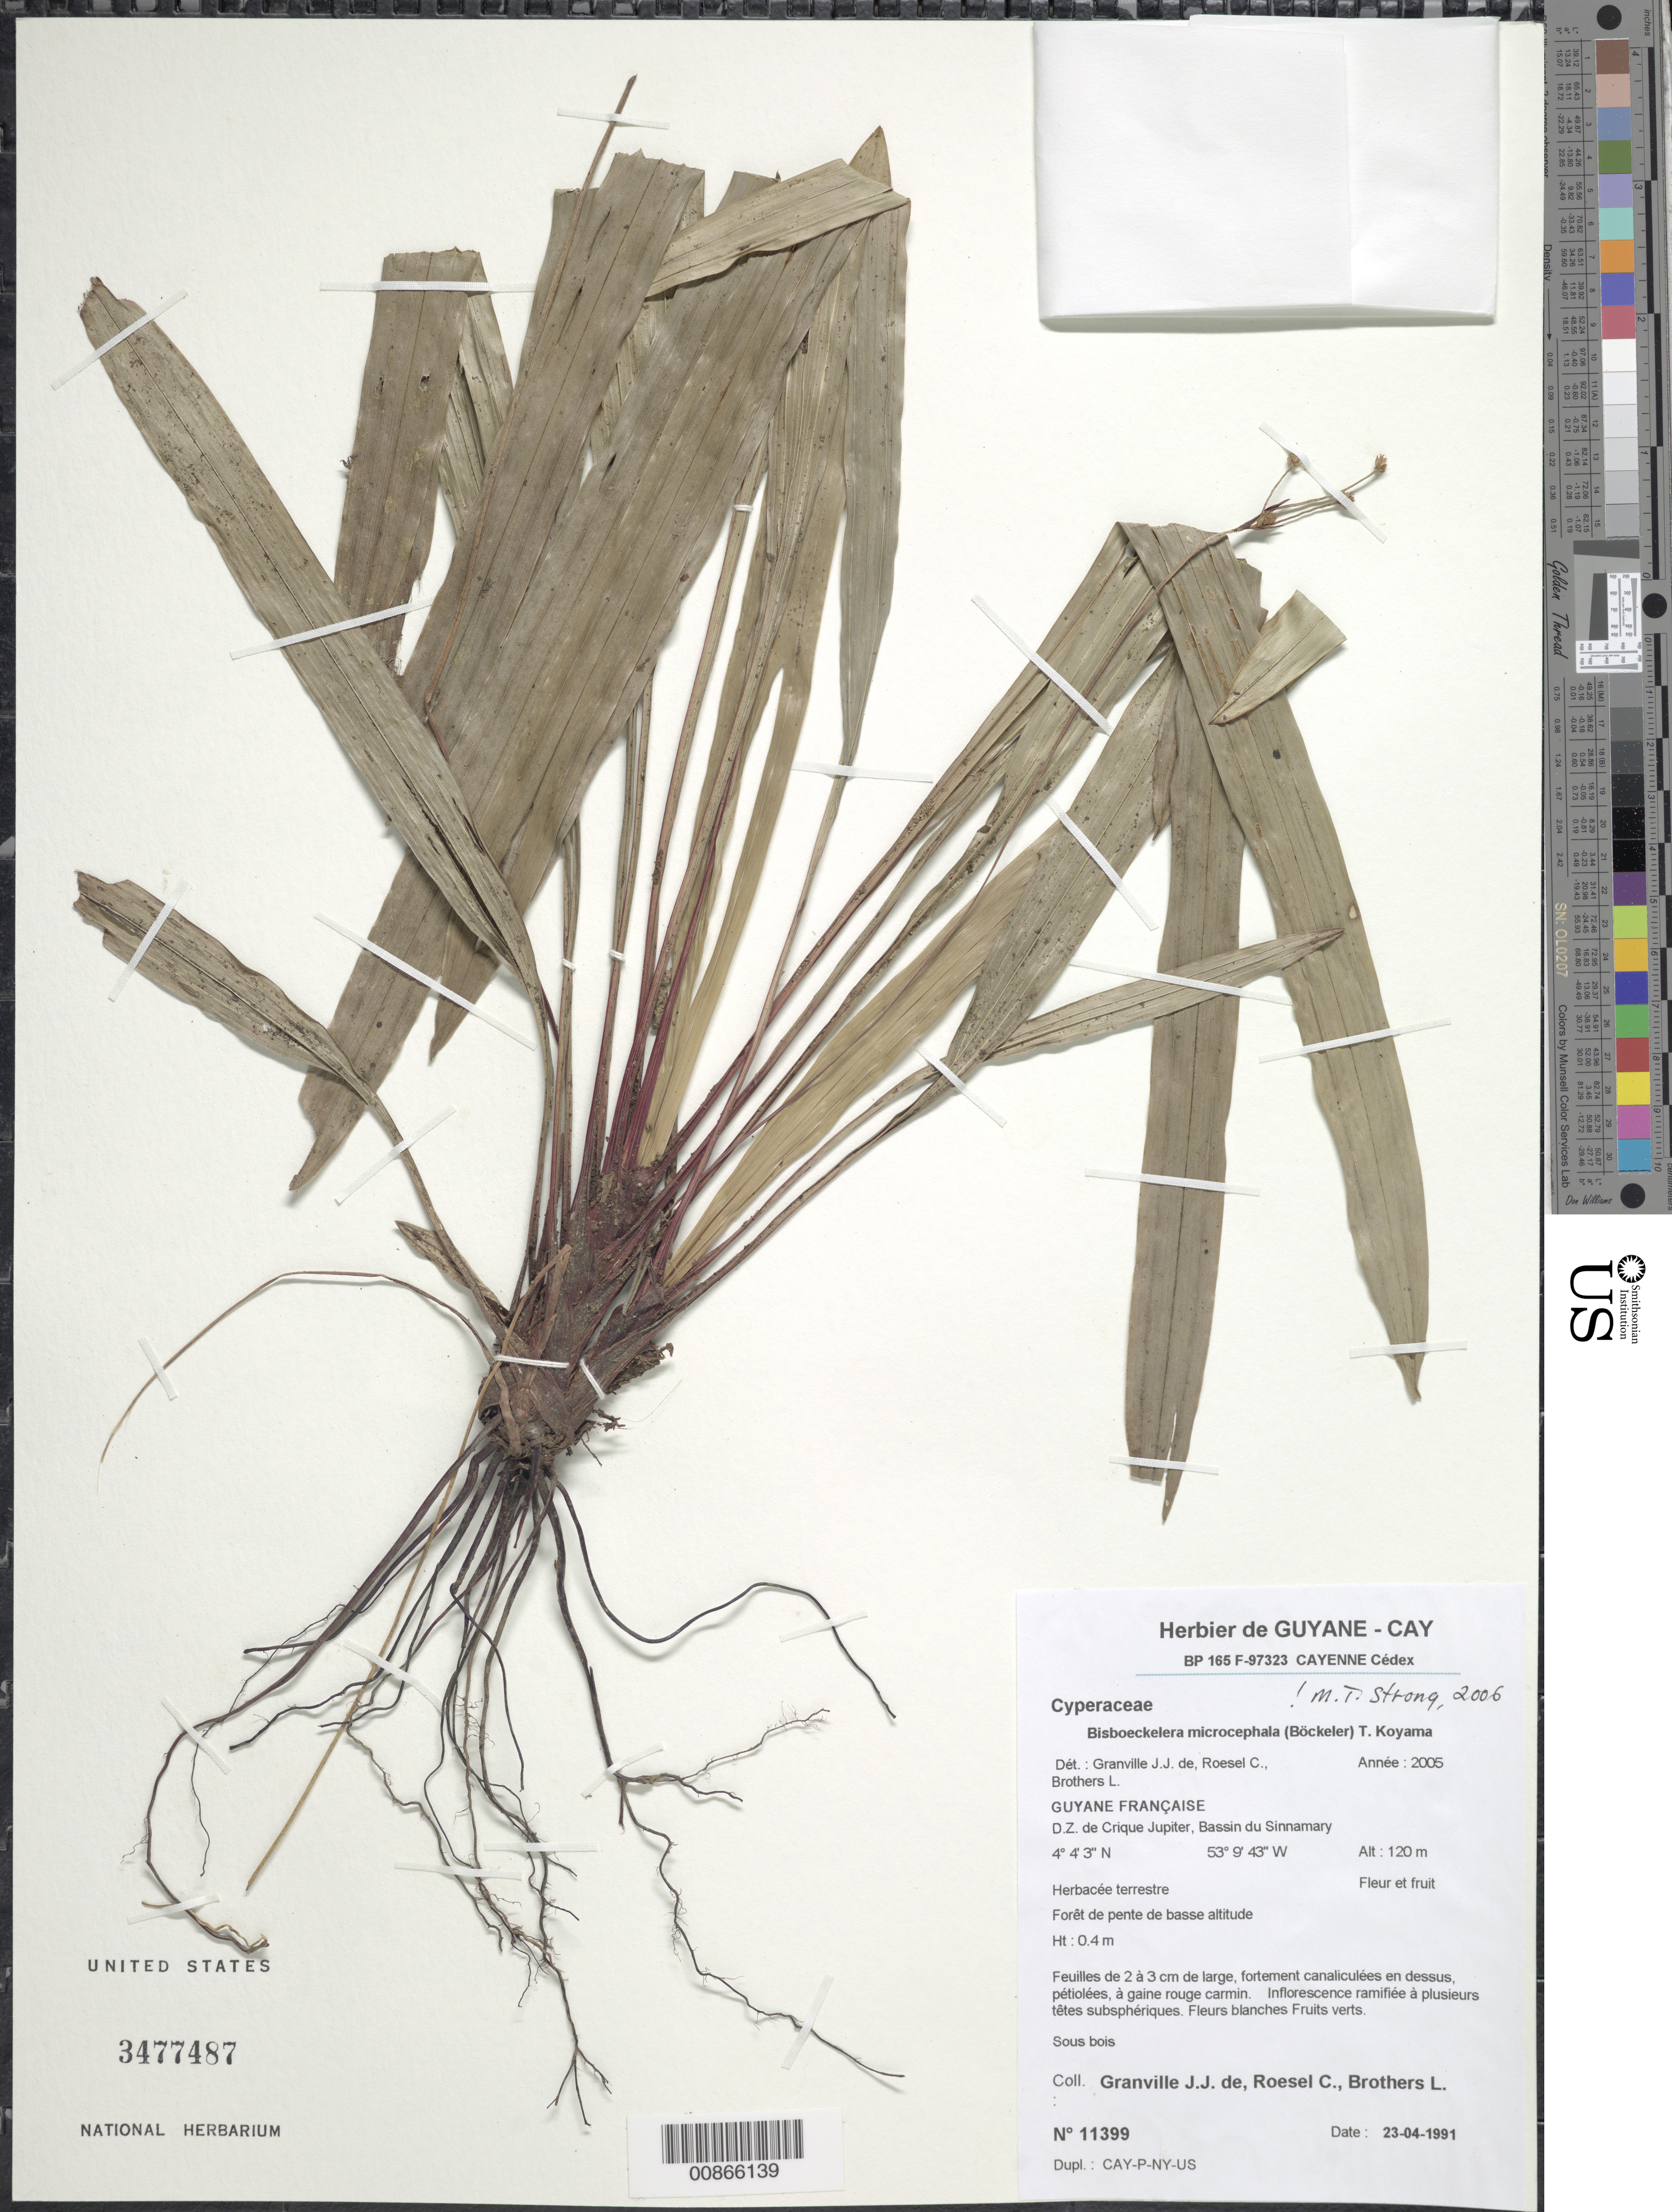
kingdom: Plantae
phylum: Tracheophyta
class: Liliopsida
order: Poales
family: Cyperaceae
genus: Bisboeckelera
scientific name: Bisboeckelera microcephala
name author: (Boeckeler) T. Koyama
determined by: Strong, M. T., (US), Smithsonian Institution - National Museum of Natural History (UNITED STATES)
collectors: J.-J. de Granville, C. S. Roesel & L. Brothers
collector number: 11399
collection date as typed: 23-Apr-91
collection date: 1991-04-23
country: French Guiana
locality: D.Z. de Crique Jupiter, Bassin du Sinnamary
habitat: Forêt de pente de basse altitude; sous bois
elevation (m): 120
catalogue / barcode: US 3477487